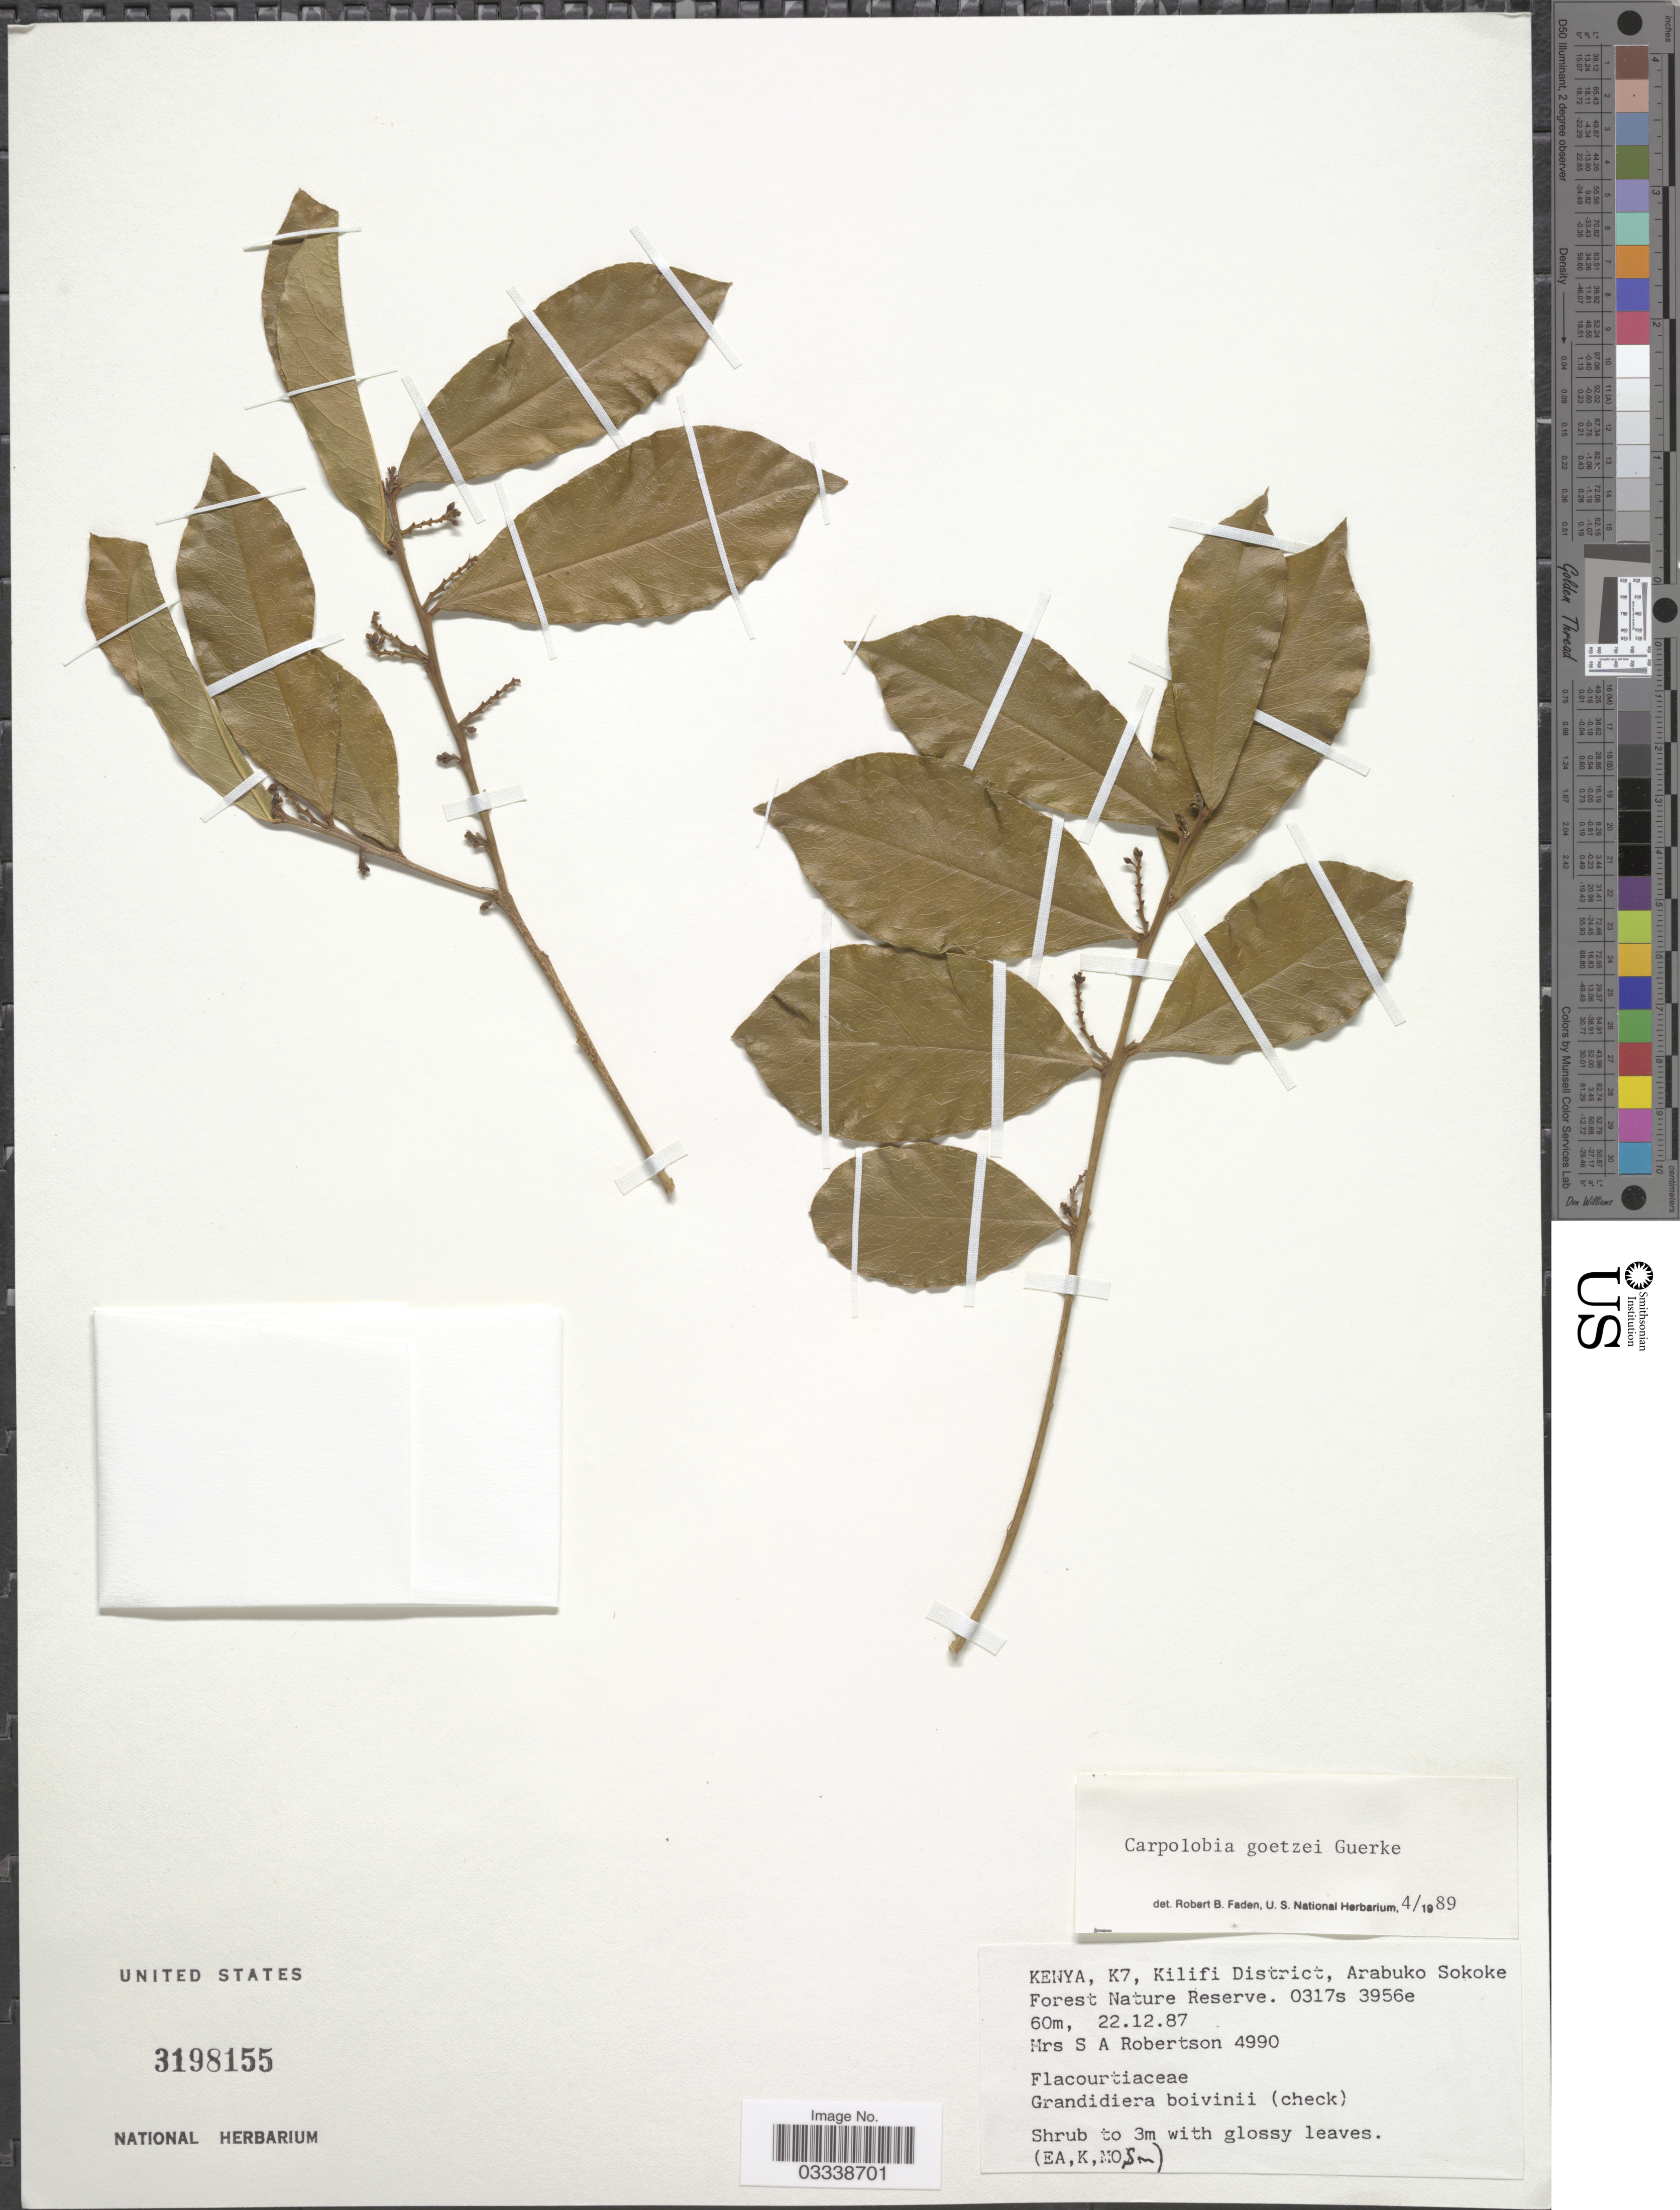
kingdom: Plantae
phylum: Tracheophyta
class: Magnoliopsida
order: Fabales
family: Polygalaceae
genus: Carpolobia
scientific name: Carpolobia goetzei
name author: Gürke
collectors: S. Robertson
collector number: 4990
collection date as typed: Transcribed d/m/y: 22/12/87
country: Kenya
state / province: Kilifi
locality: K7, Kilifi District, Arabuko Sokoke Forest Nature Reserve.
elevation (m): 60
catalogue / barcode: US 3198155